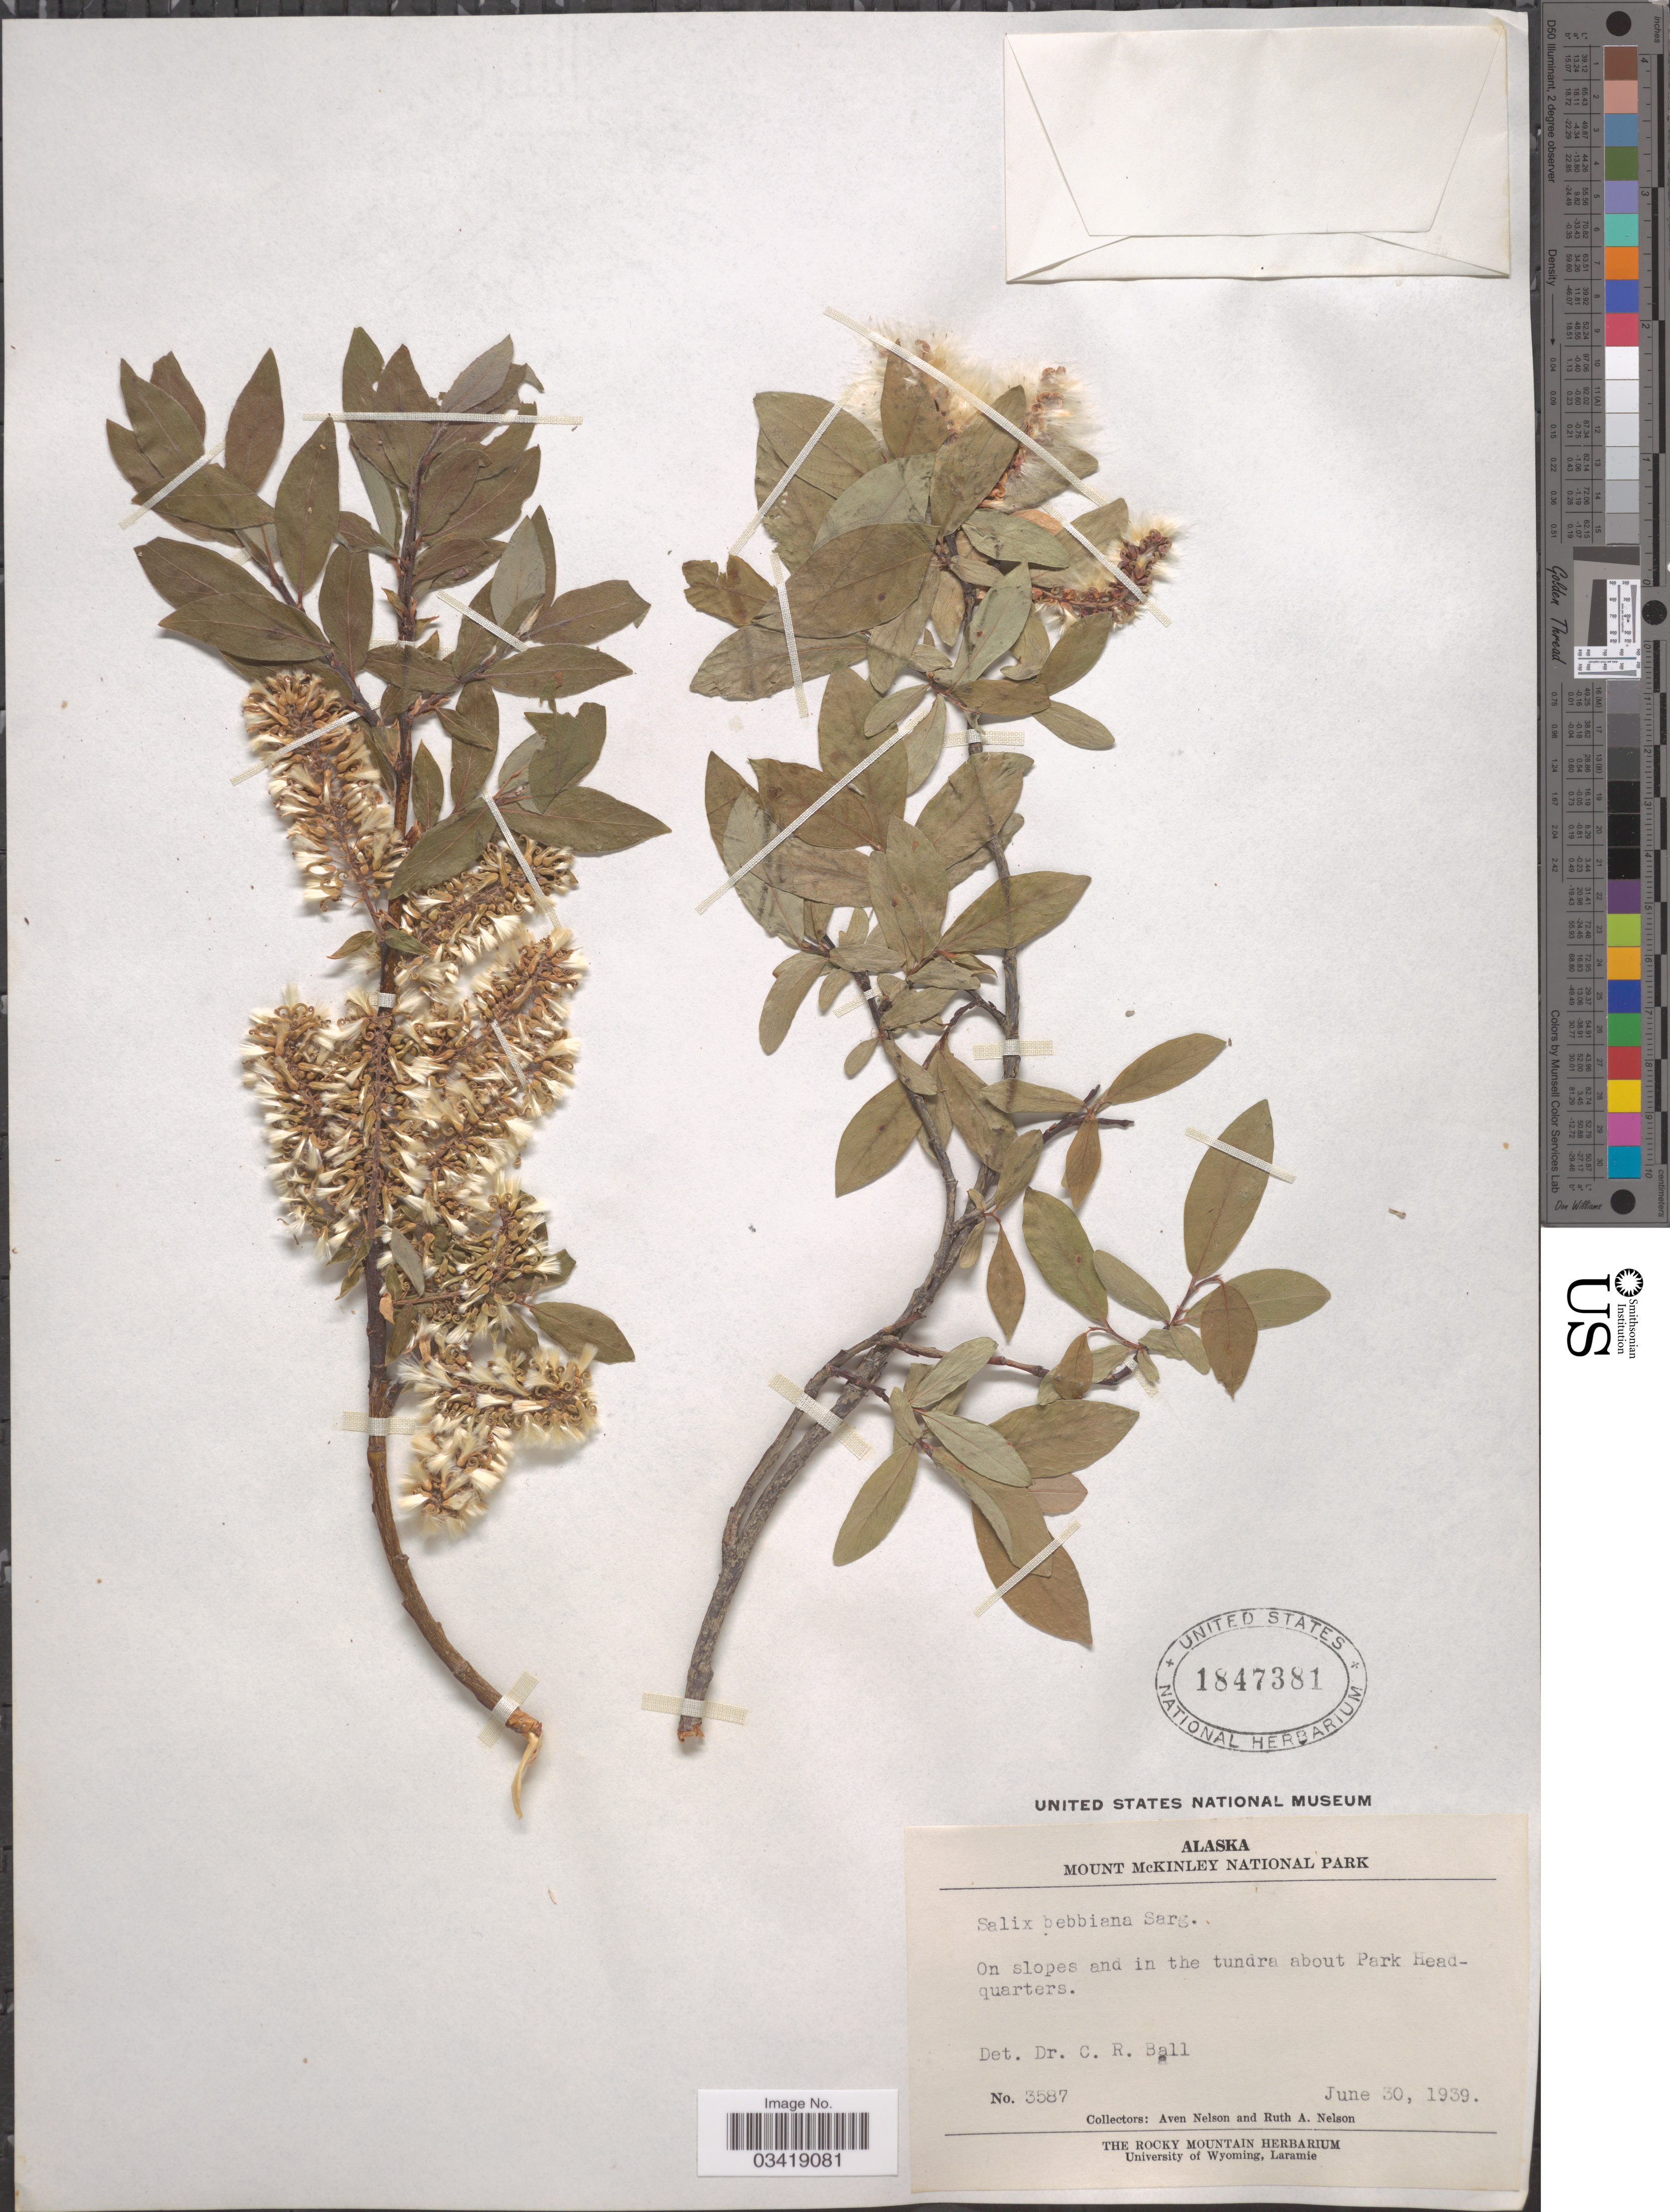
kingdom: Plantae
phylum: Tracheophyta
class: Magnoliopsida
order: Malpighiales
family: Salicaceae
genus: Salix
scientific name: Salix bebbiana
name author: Sarg.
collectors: A. Nelson & R. A. Nelson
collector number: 3587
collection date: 1939-06-30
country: United States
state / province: Alaska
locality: Mount McKinley National Park. On slopes and in the tundra about Park Headquarters.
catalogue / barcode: US 1847381